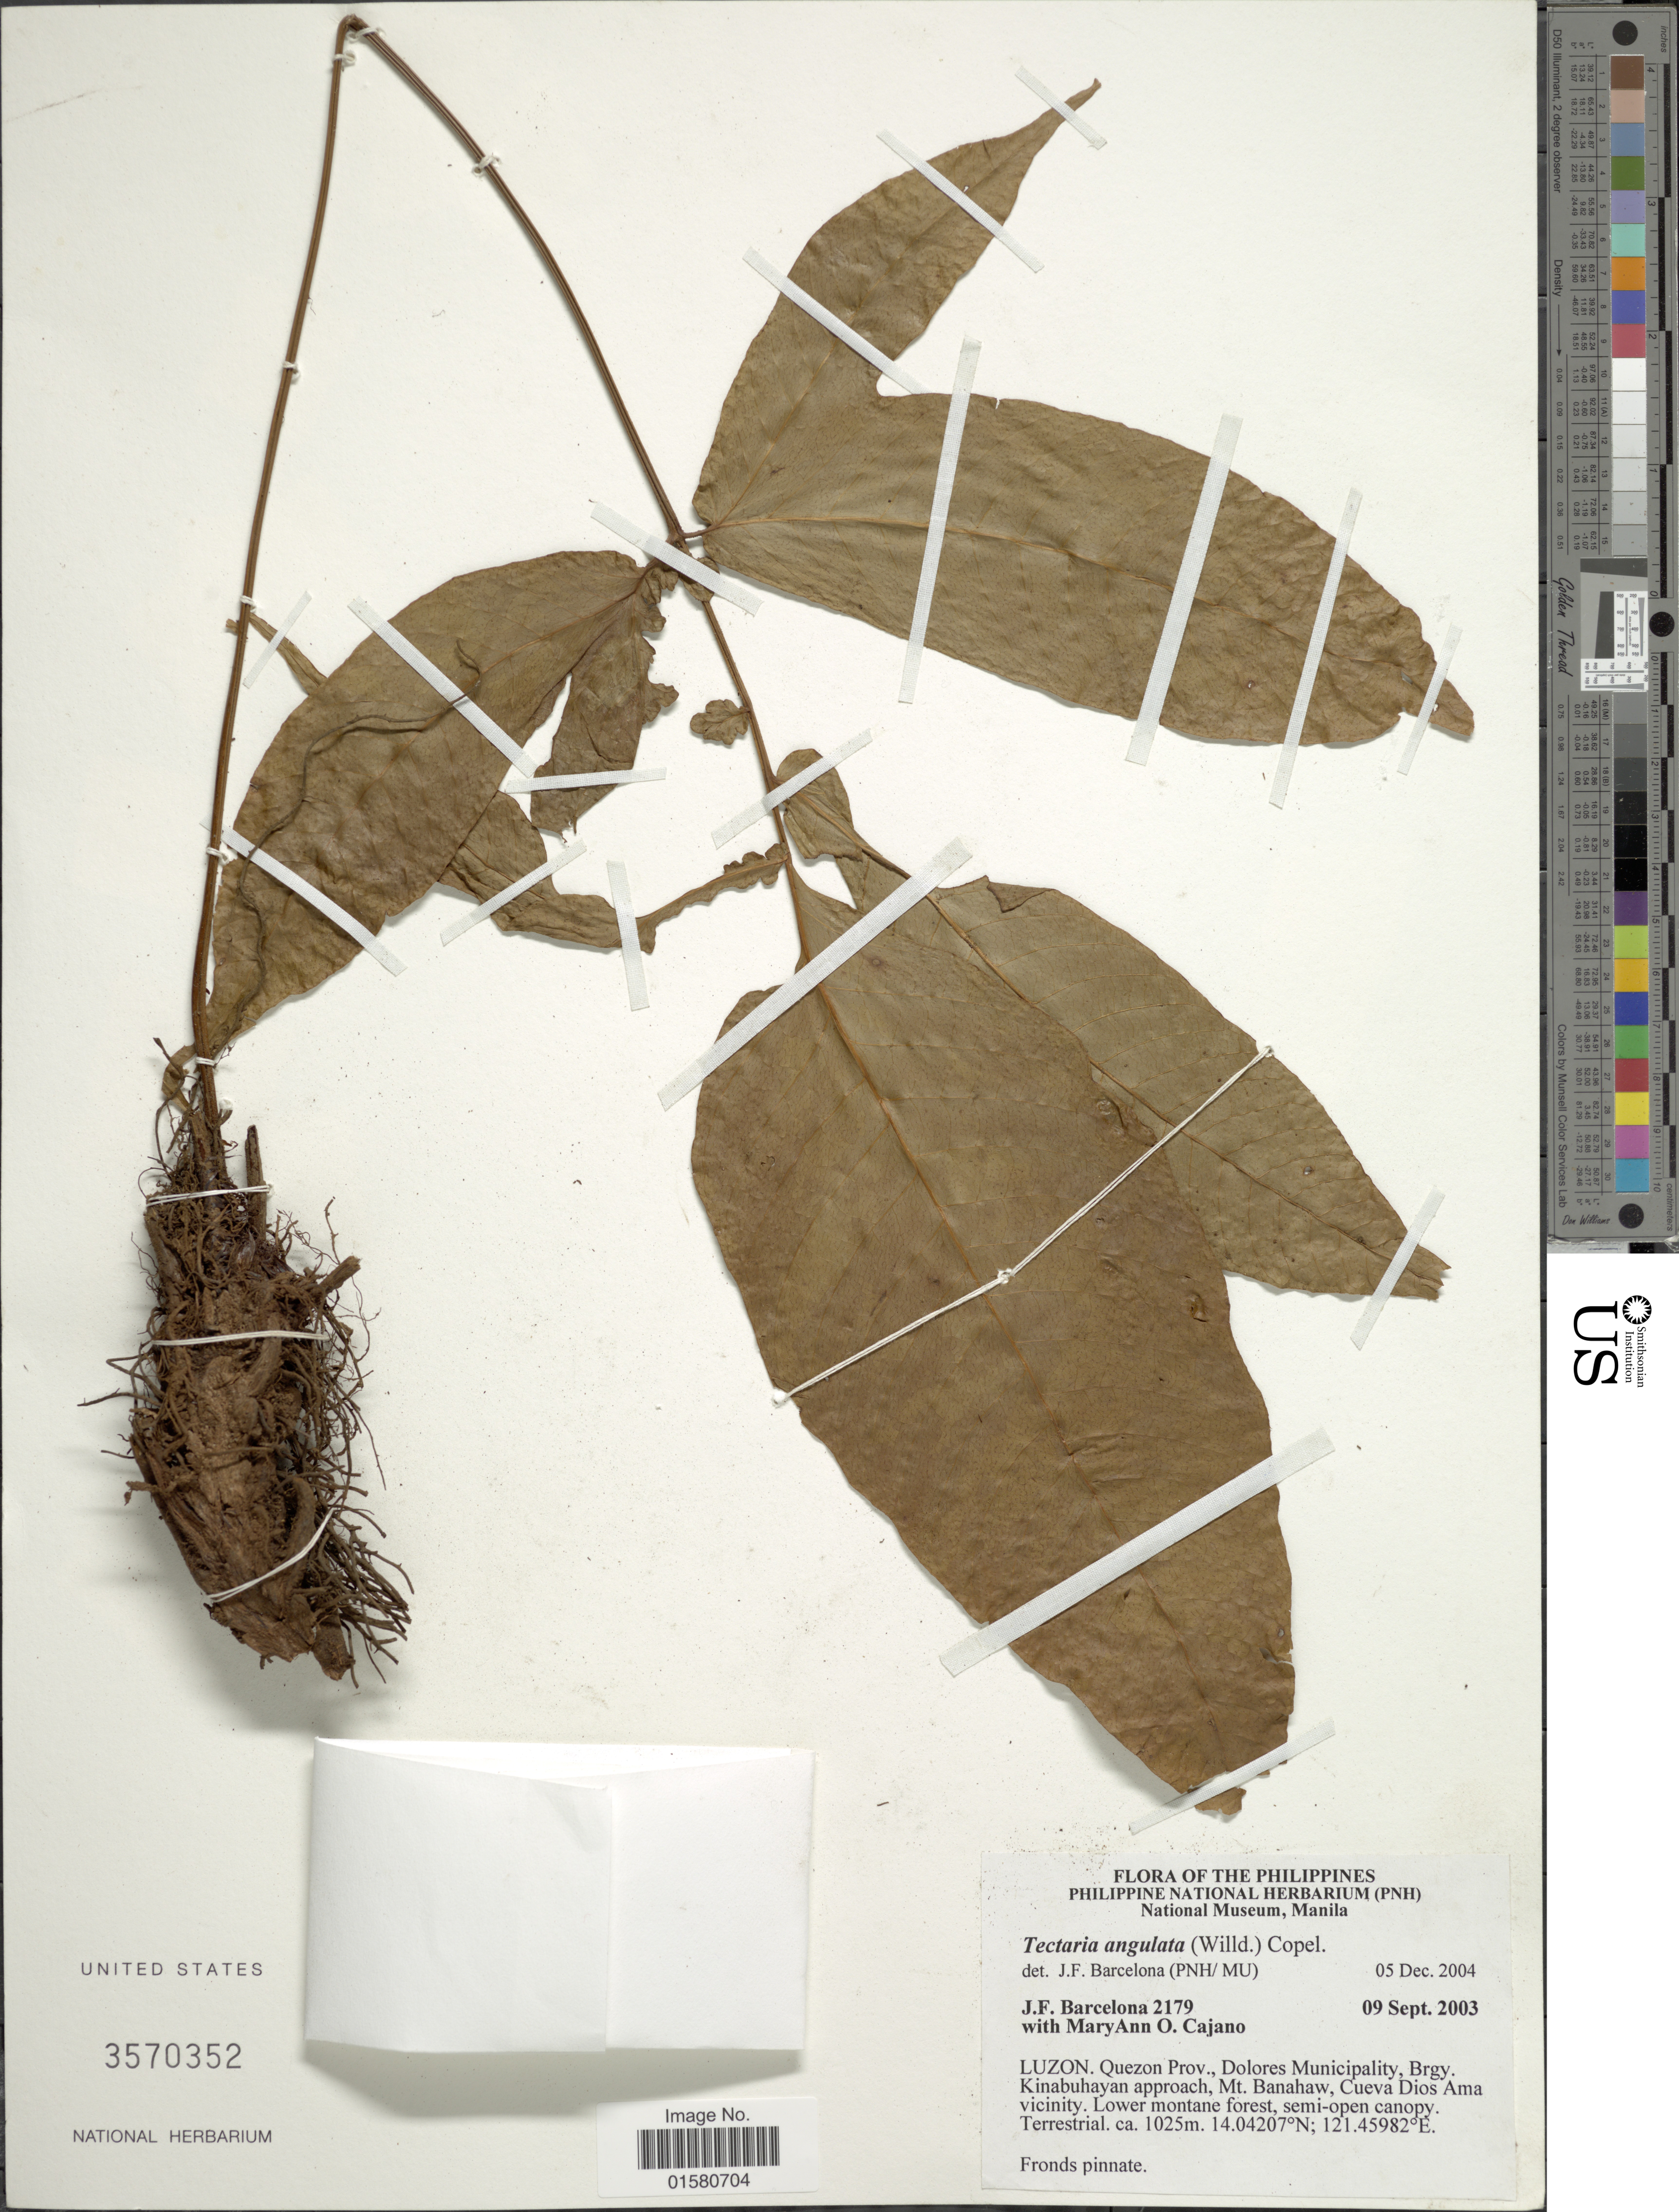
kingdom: Plantae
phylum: Tracheophyta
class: Polypodiopsida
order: Polypodiales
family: Tectariaceae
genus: Tectaria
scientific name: Tectaria angulata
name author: (Willd.) Copel.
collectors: J. F. Barcelona & M. Cajano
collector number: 2179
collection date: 2003-09-09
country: Philippines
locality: Luzon. Quezon Prov., Dolores Municpality, Brgy KInabuhayan approach. Mt. Banahaw, Cueva Dios Ama vicinity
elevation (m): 1025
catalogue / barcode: US 3570352